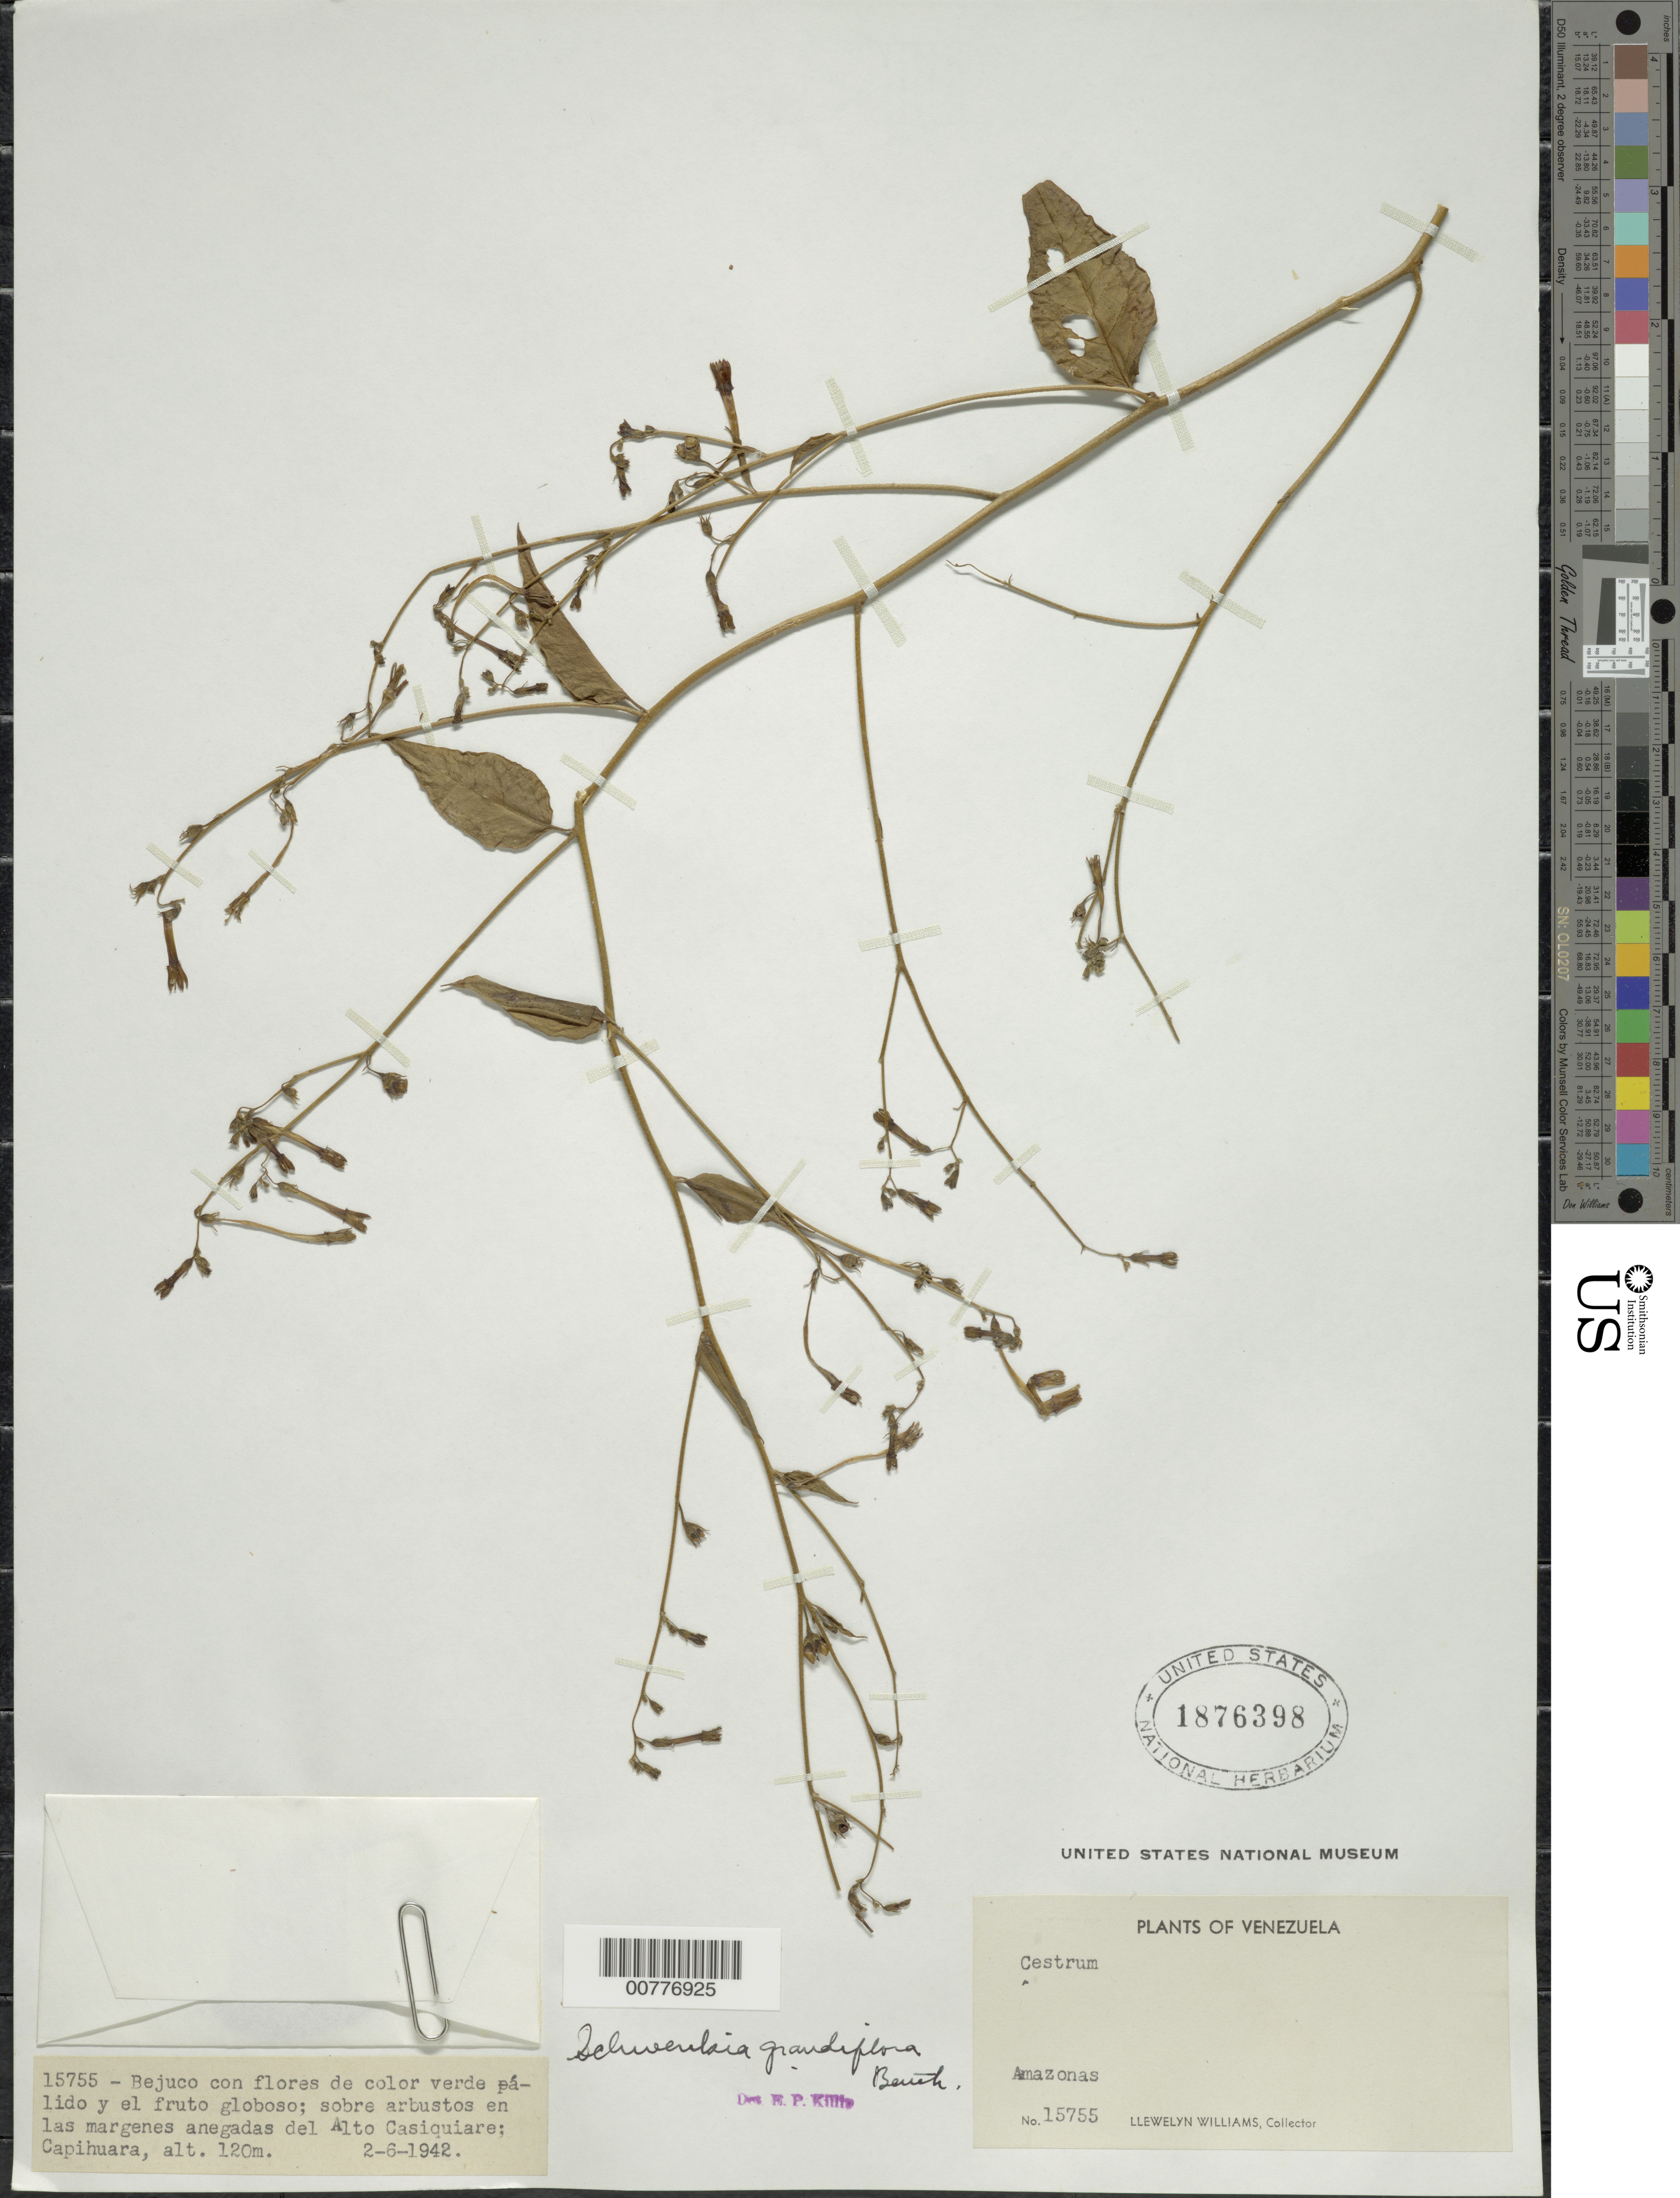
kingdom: Plantae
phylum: Tracheophyta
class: Magnoliopsida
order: Solanales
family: Solanaceae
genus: Schwenckia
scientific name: Schwenckia grandiflora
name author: Benth.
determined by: Killip, Ellsworth P.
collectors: Ll. Williams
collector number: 15755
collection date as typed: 2-Jun-42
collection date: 1942-06-02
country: Venezuela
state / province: Amazonas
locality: Capihuara, Alto Casiquiare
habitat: Sobre arbustos en las margenes anegadas del rio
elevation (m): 120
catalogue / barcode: US 1876398